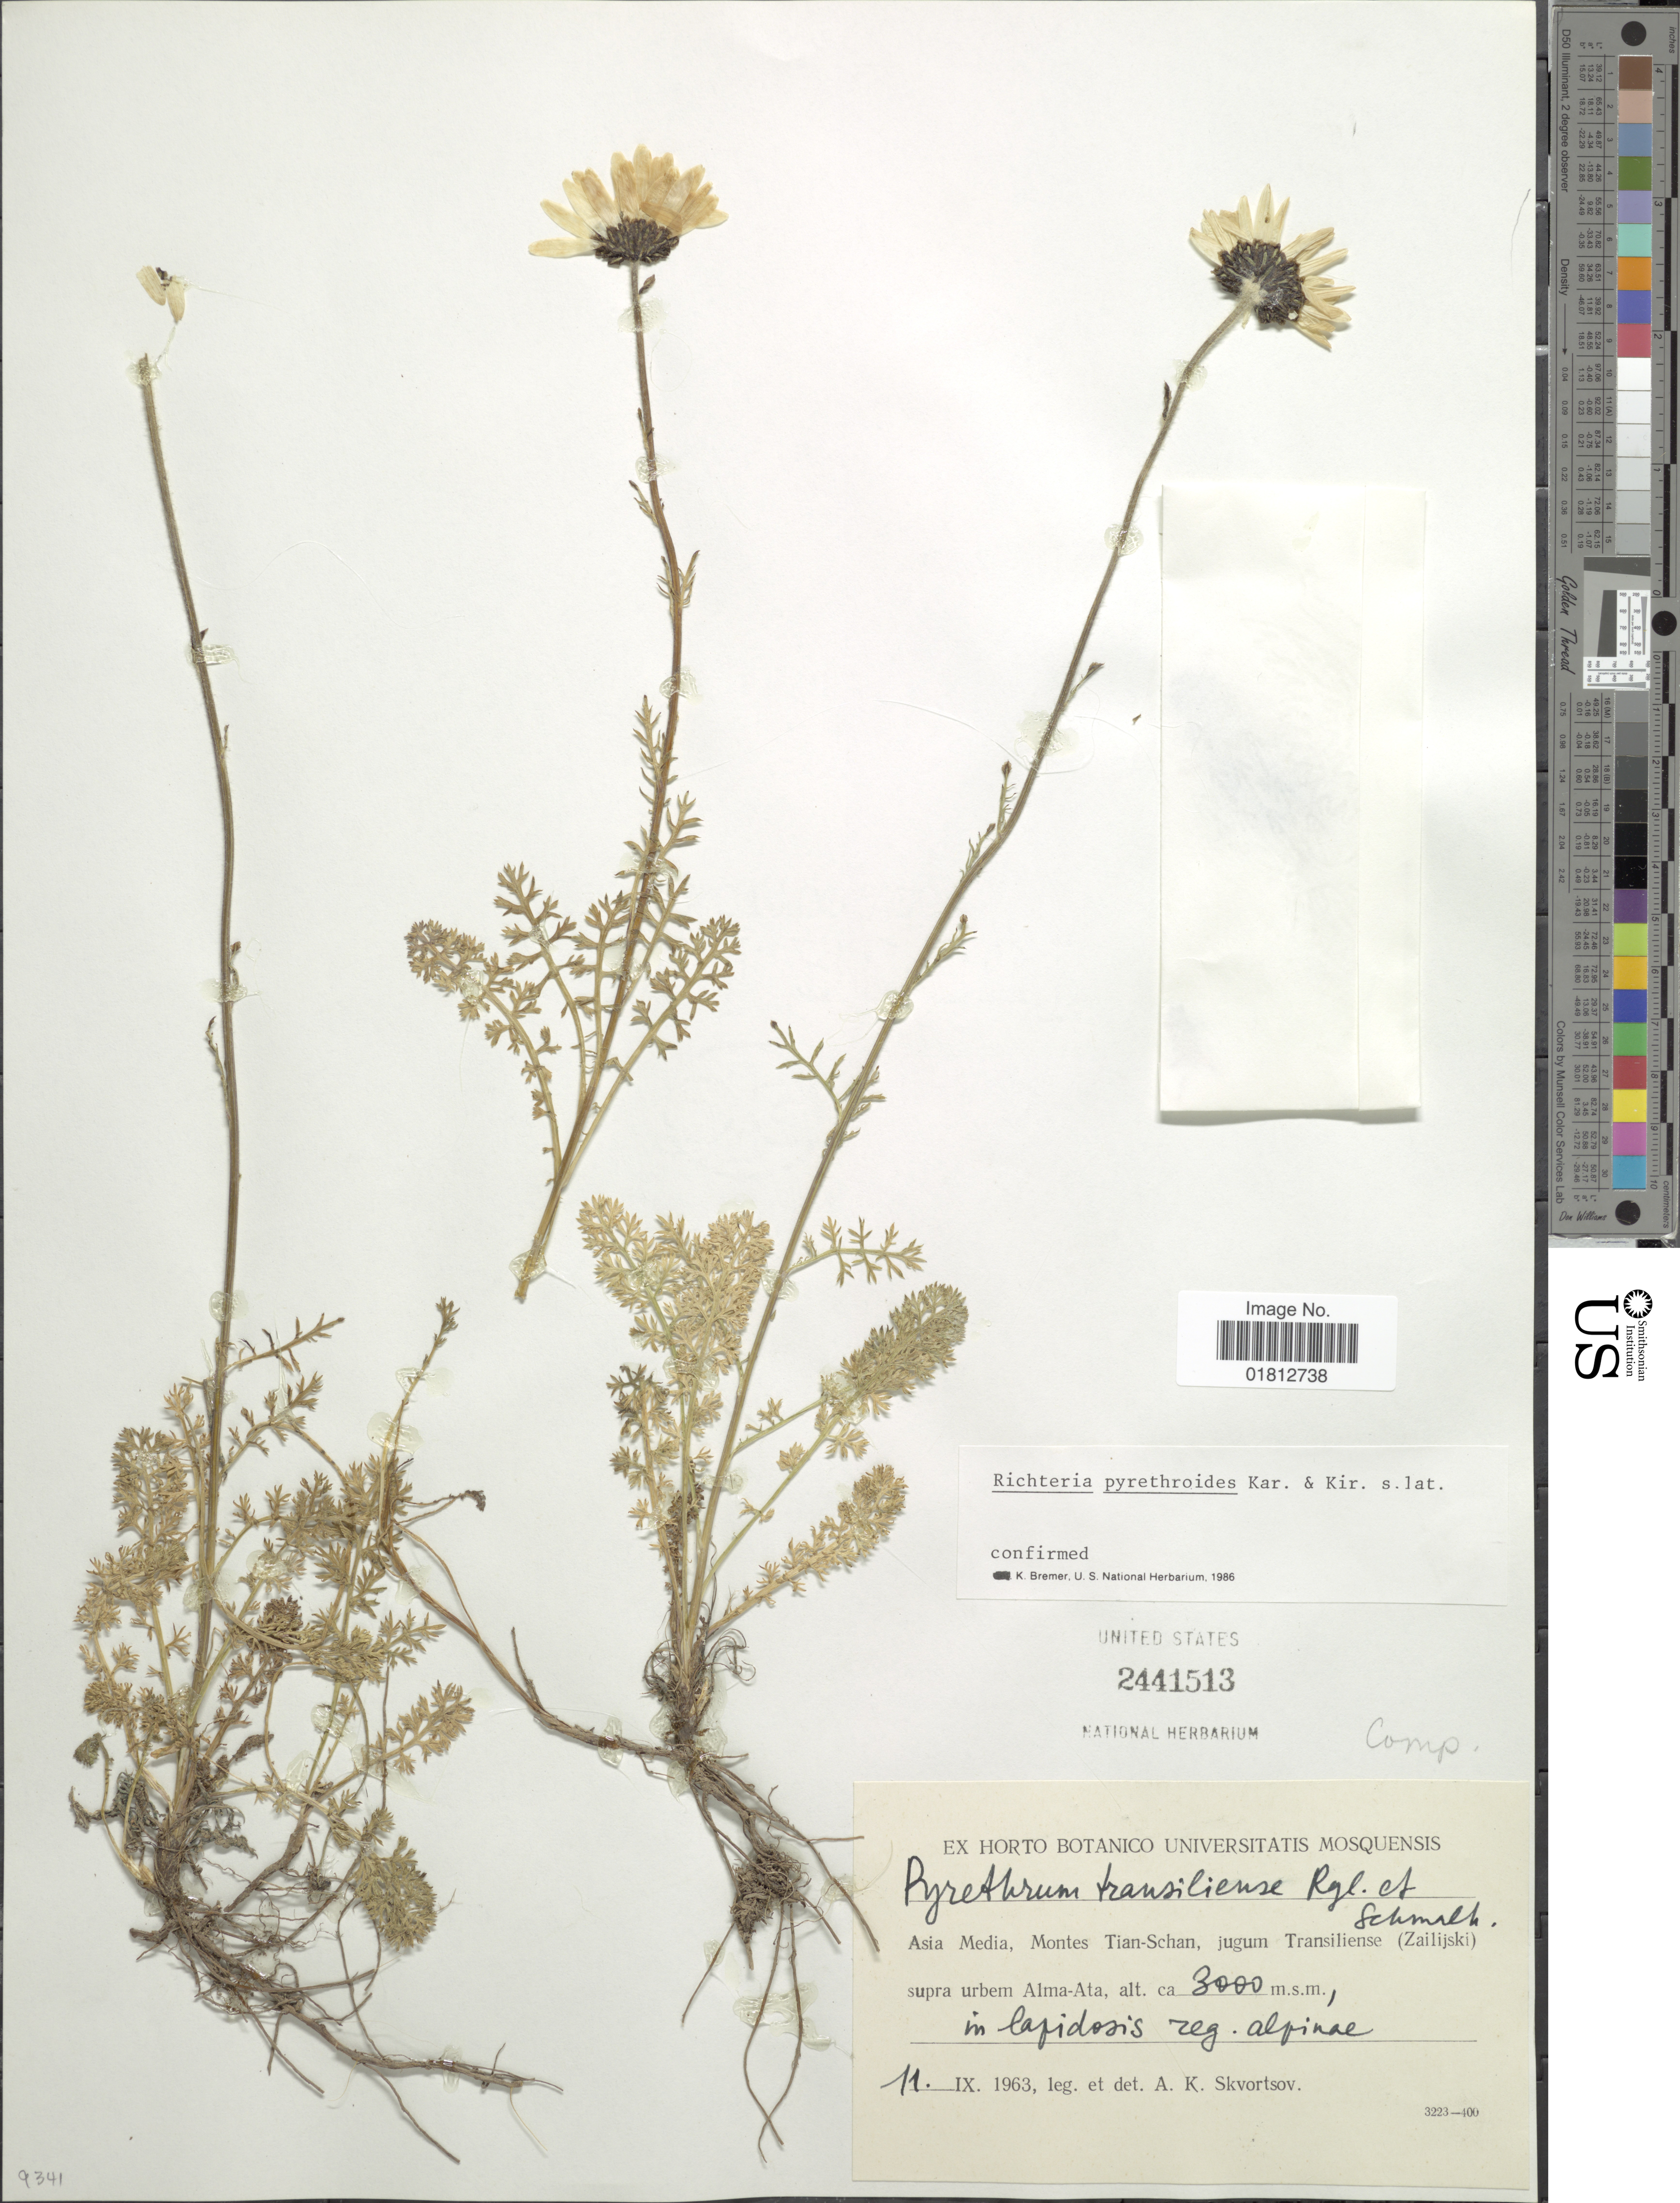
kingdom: Plantae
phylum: Tracheophyta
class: Magnoliopsida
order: Asterales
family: Asteraceae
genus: Richteria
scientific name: Richteria pyrethroides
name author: Kar. & Kir.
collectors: A. K. Skvortsov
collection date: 1963-09-11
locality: Asia Media, Montes Tian-Schan, jugum Transiliense (Zailijski) supra urbem Alma-Ata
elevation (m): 3000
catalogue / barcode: US 2441513